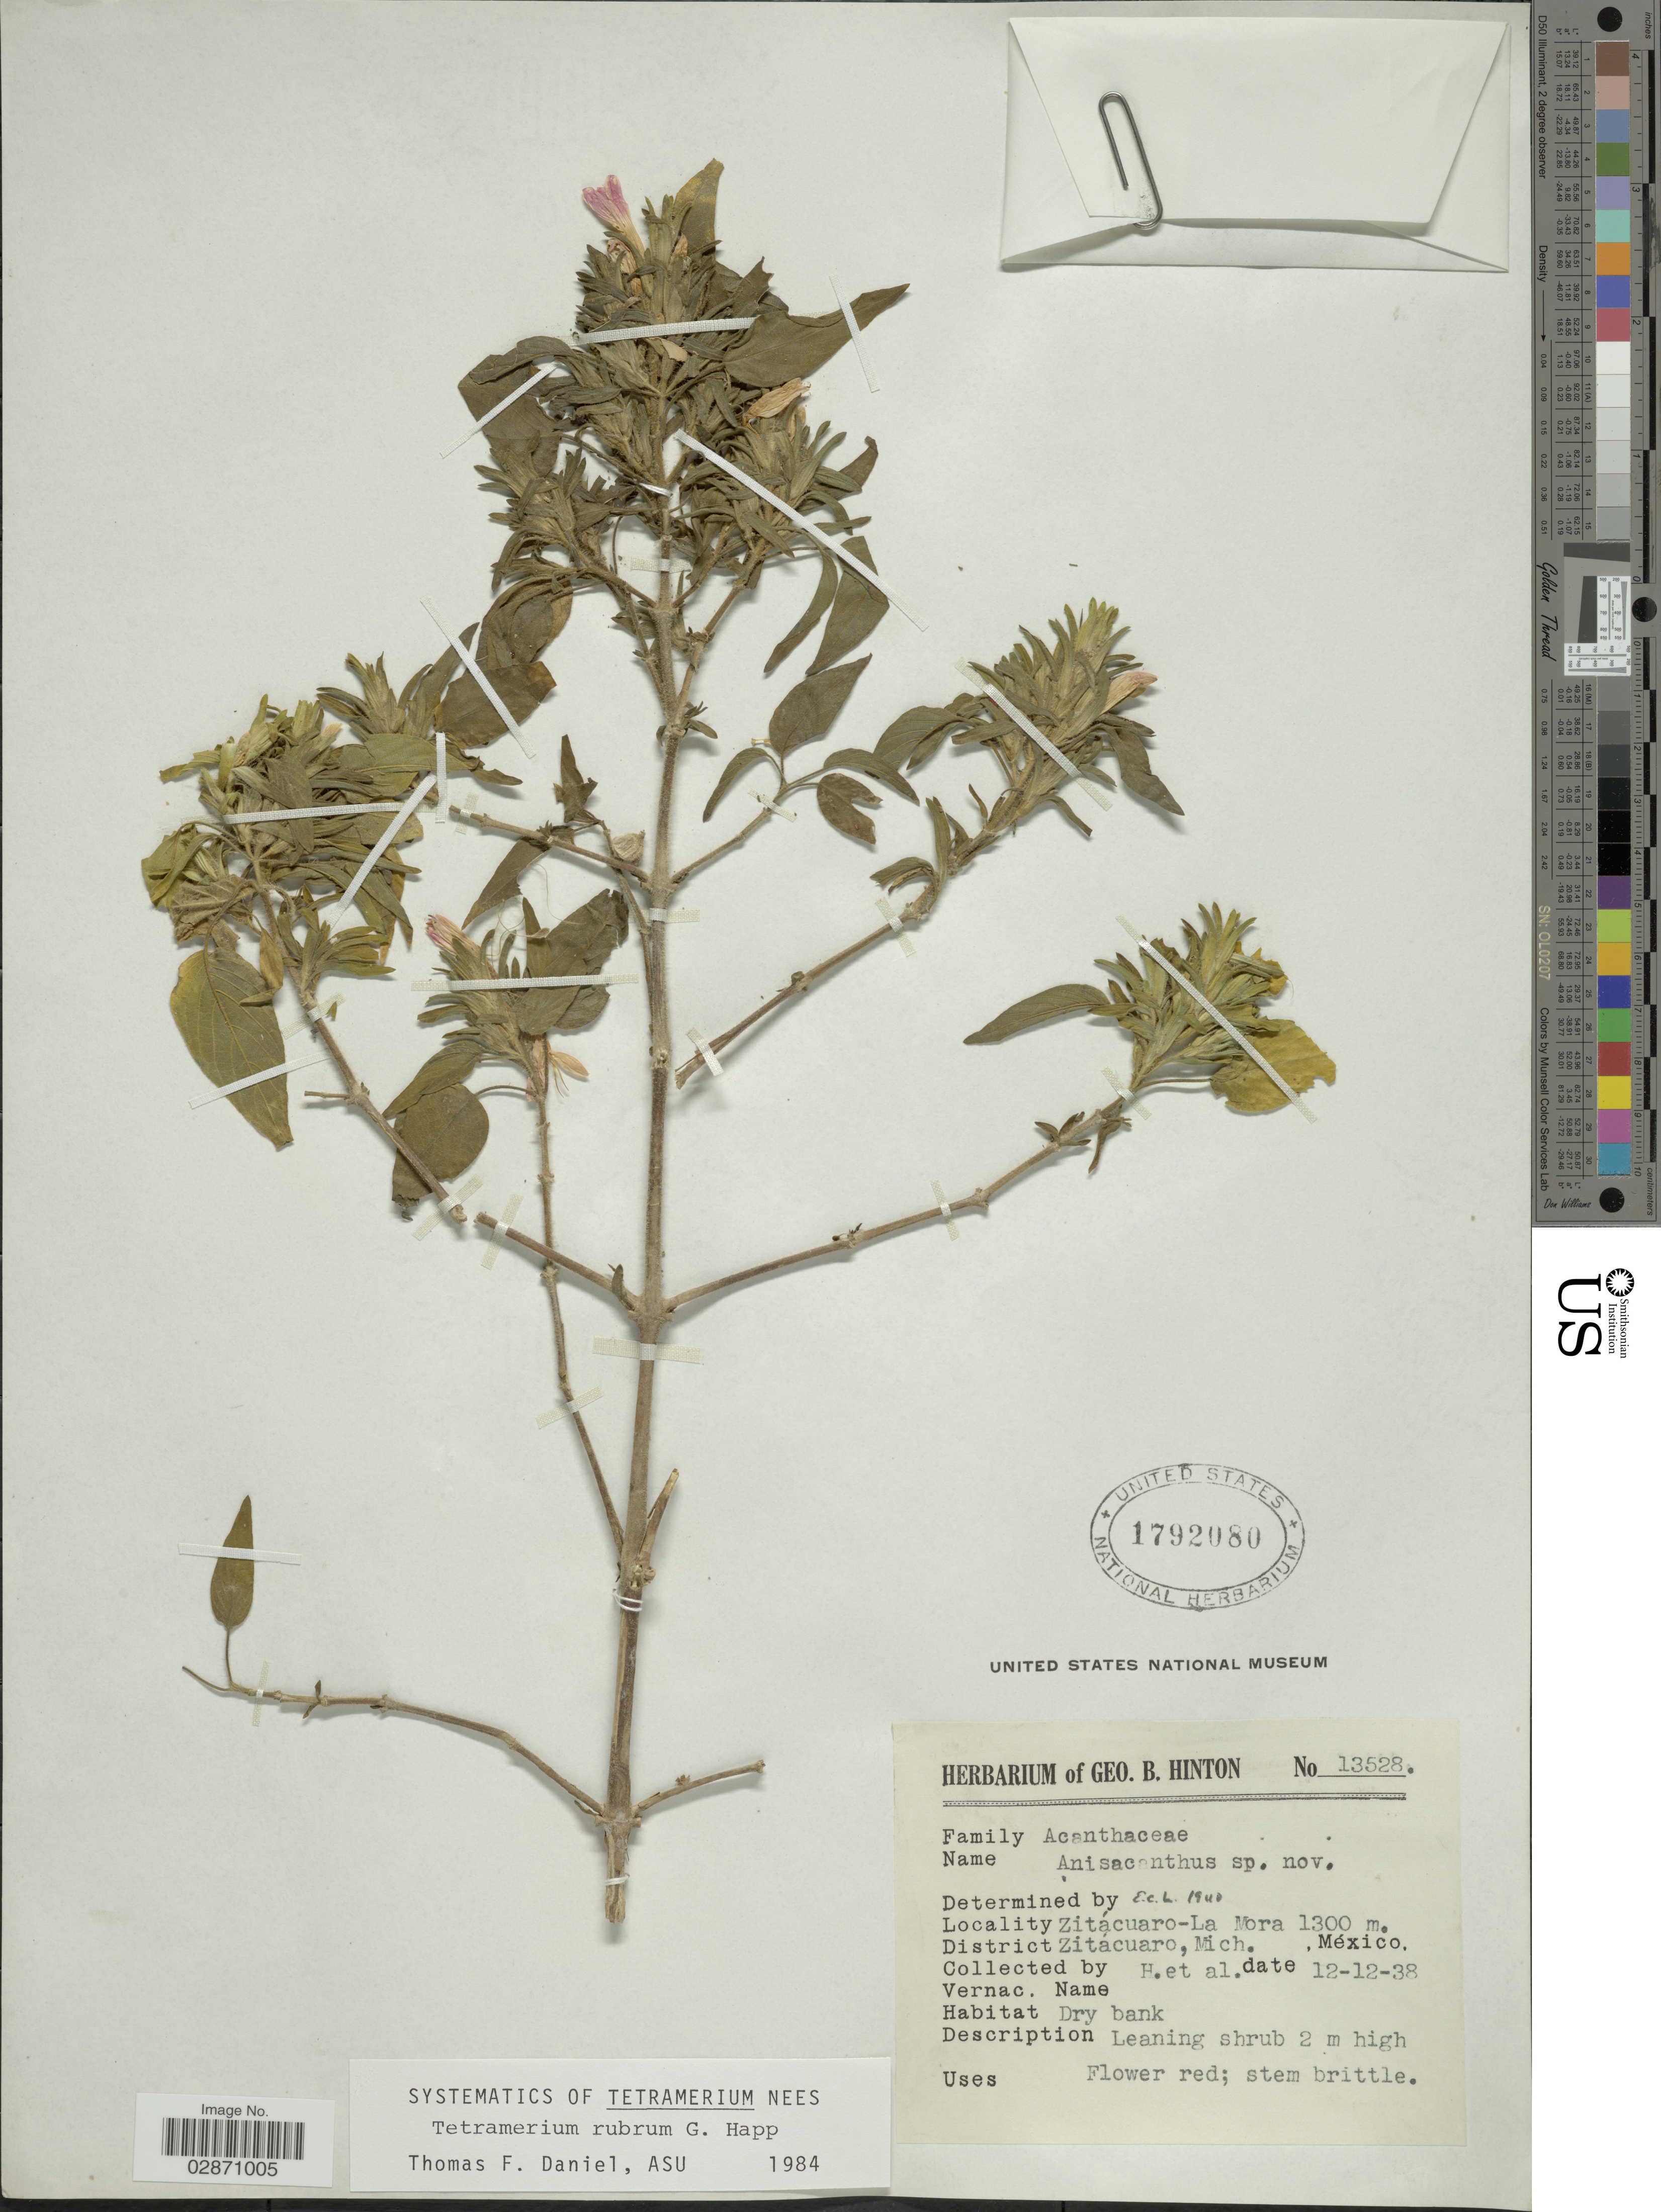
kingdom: Plantae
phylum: Tracheophyta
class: Magnoliopsida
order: Lamiales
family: Acanthaceae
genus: Tetramerium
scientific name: Tetramerium rubrum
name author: Happ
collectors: G. B. Hinton & et al.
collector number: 13528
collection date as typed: Transcribed d/m/y: 12/12/38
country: Mexico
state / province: Michoacán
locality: Zitácuaro - La Mora, District Zitácuaro.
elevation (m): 1300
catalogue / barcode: US 1792080